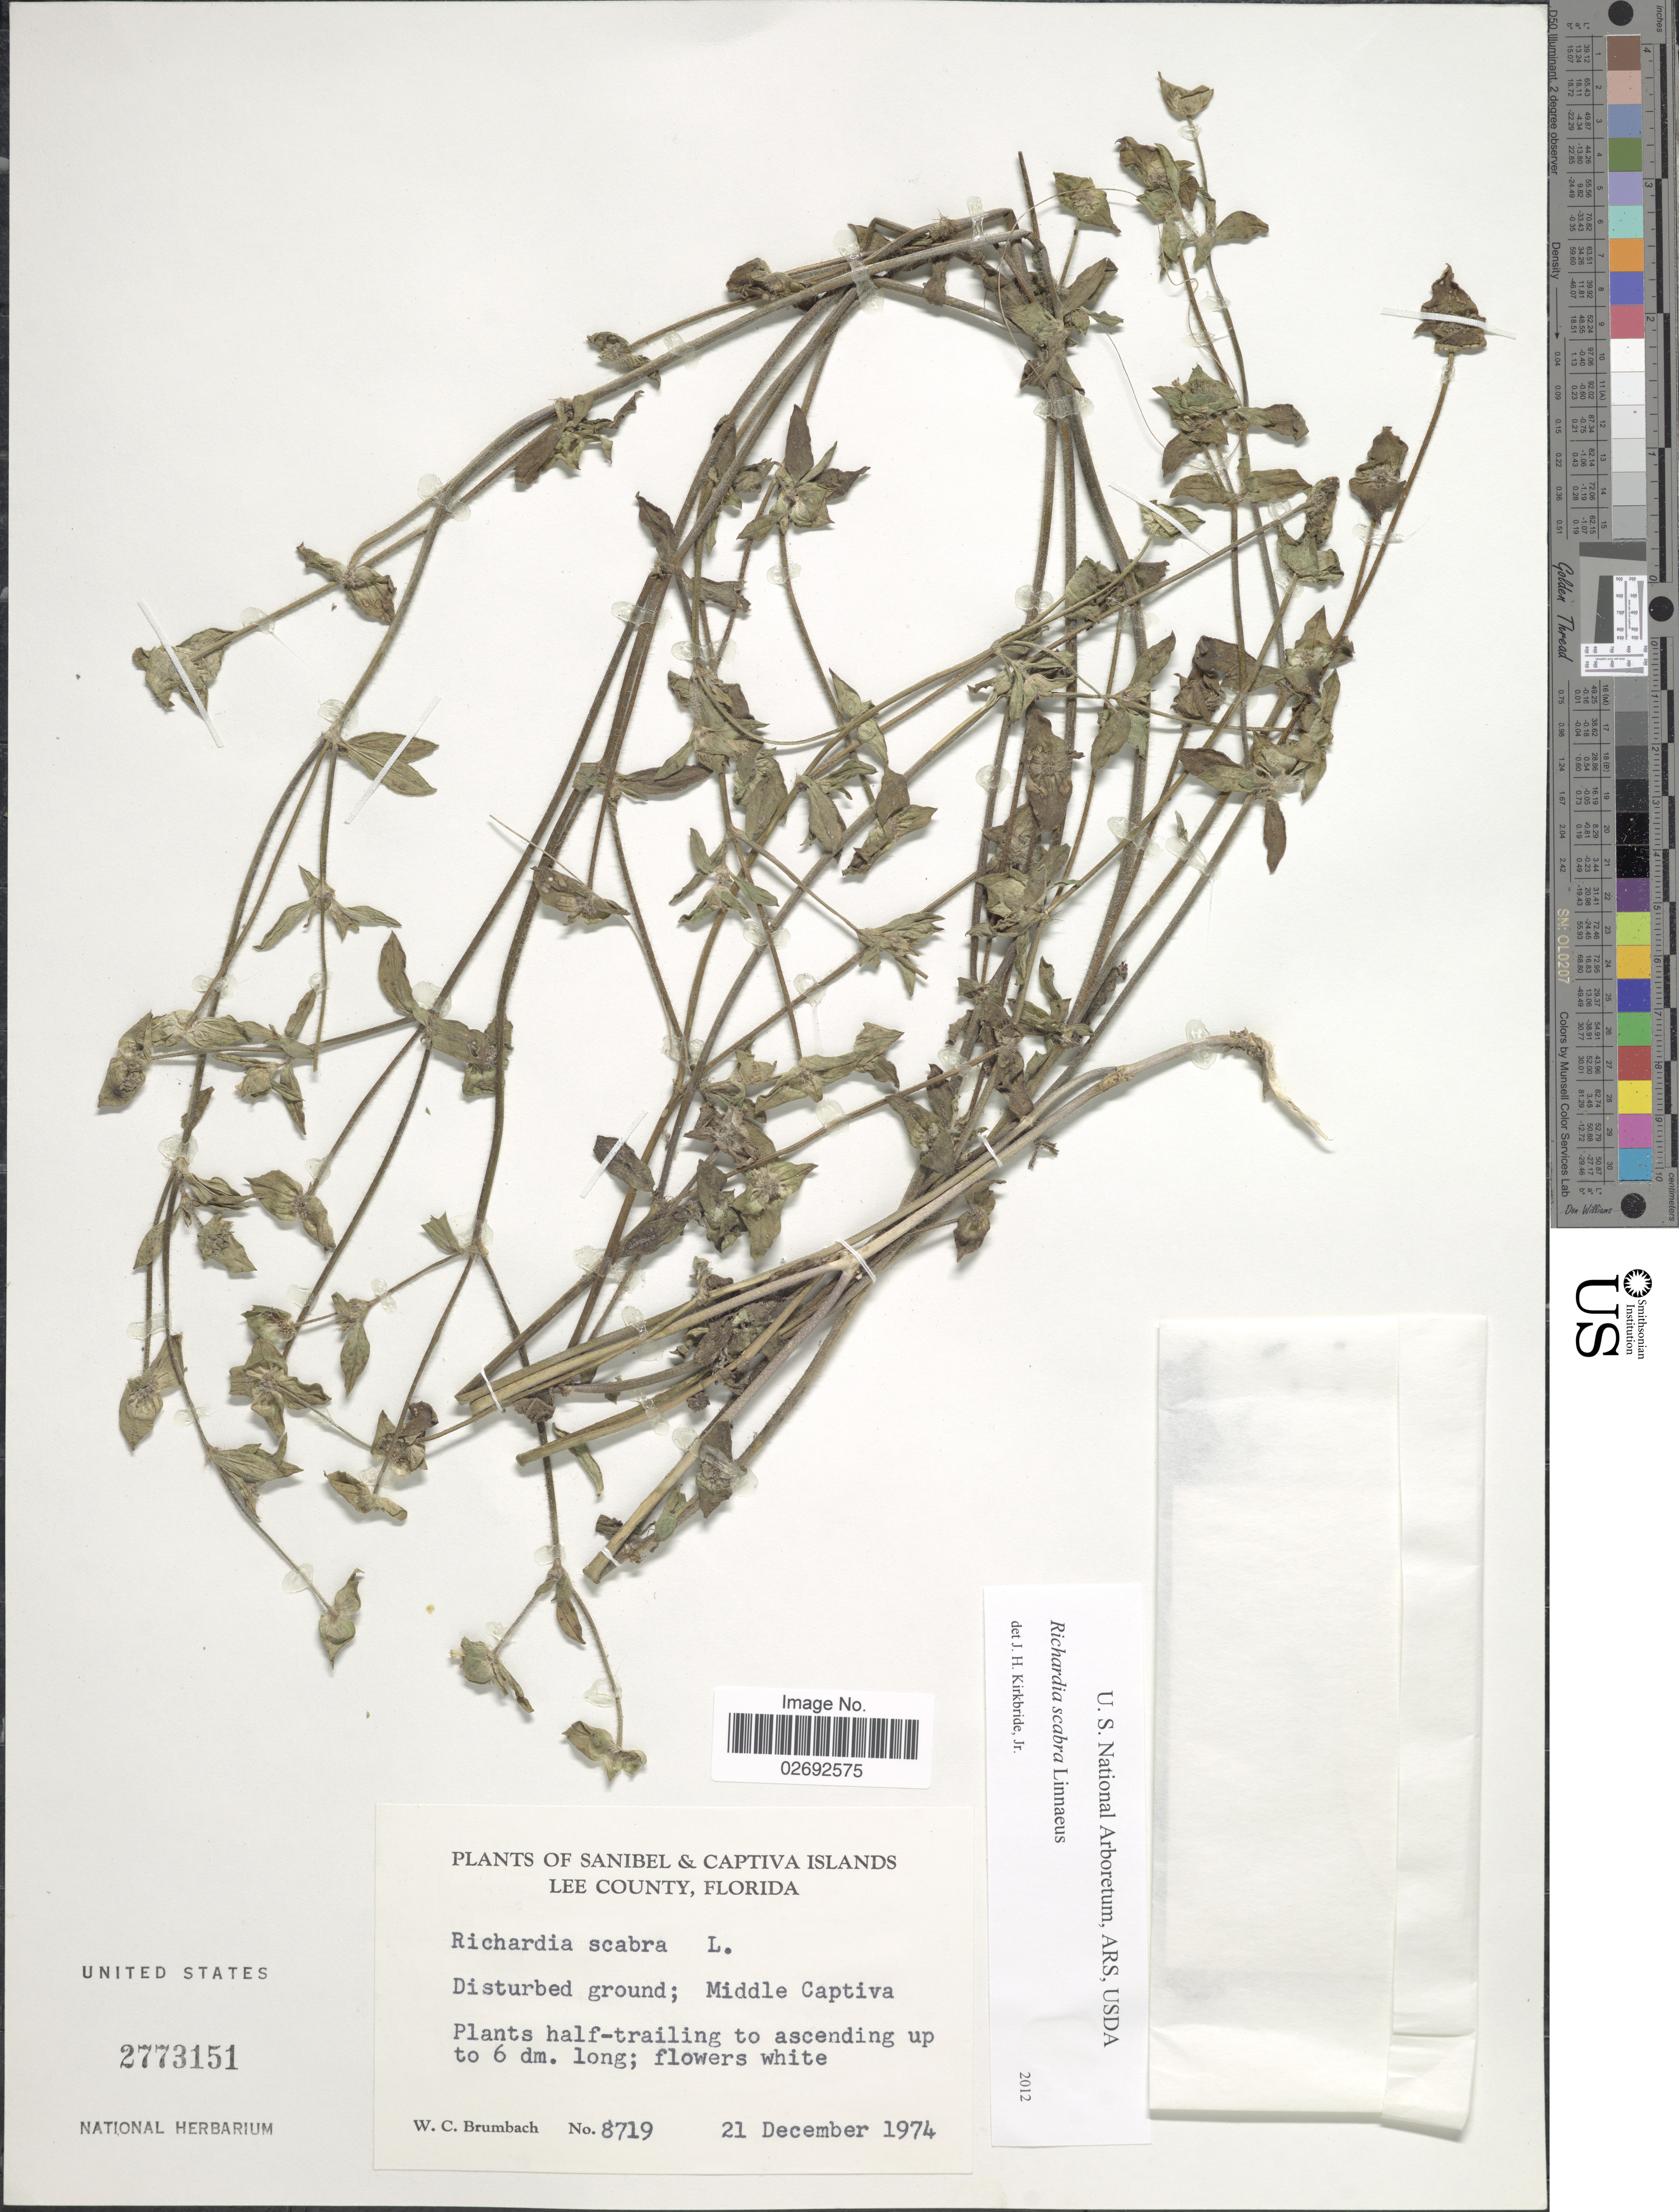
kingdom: Plantae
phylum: Tracheophyta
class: Magnoliopsida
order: Gentianales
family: Rubiaceae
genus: Richardia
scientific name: Richardia scabra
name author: L.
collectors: W. C. Brumbach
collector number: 8719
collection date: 1974-12-21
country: United States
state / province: Florida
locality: Sanibel & Captiva Islands, Lee County, Middle Captiva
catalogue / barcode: US 2773151